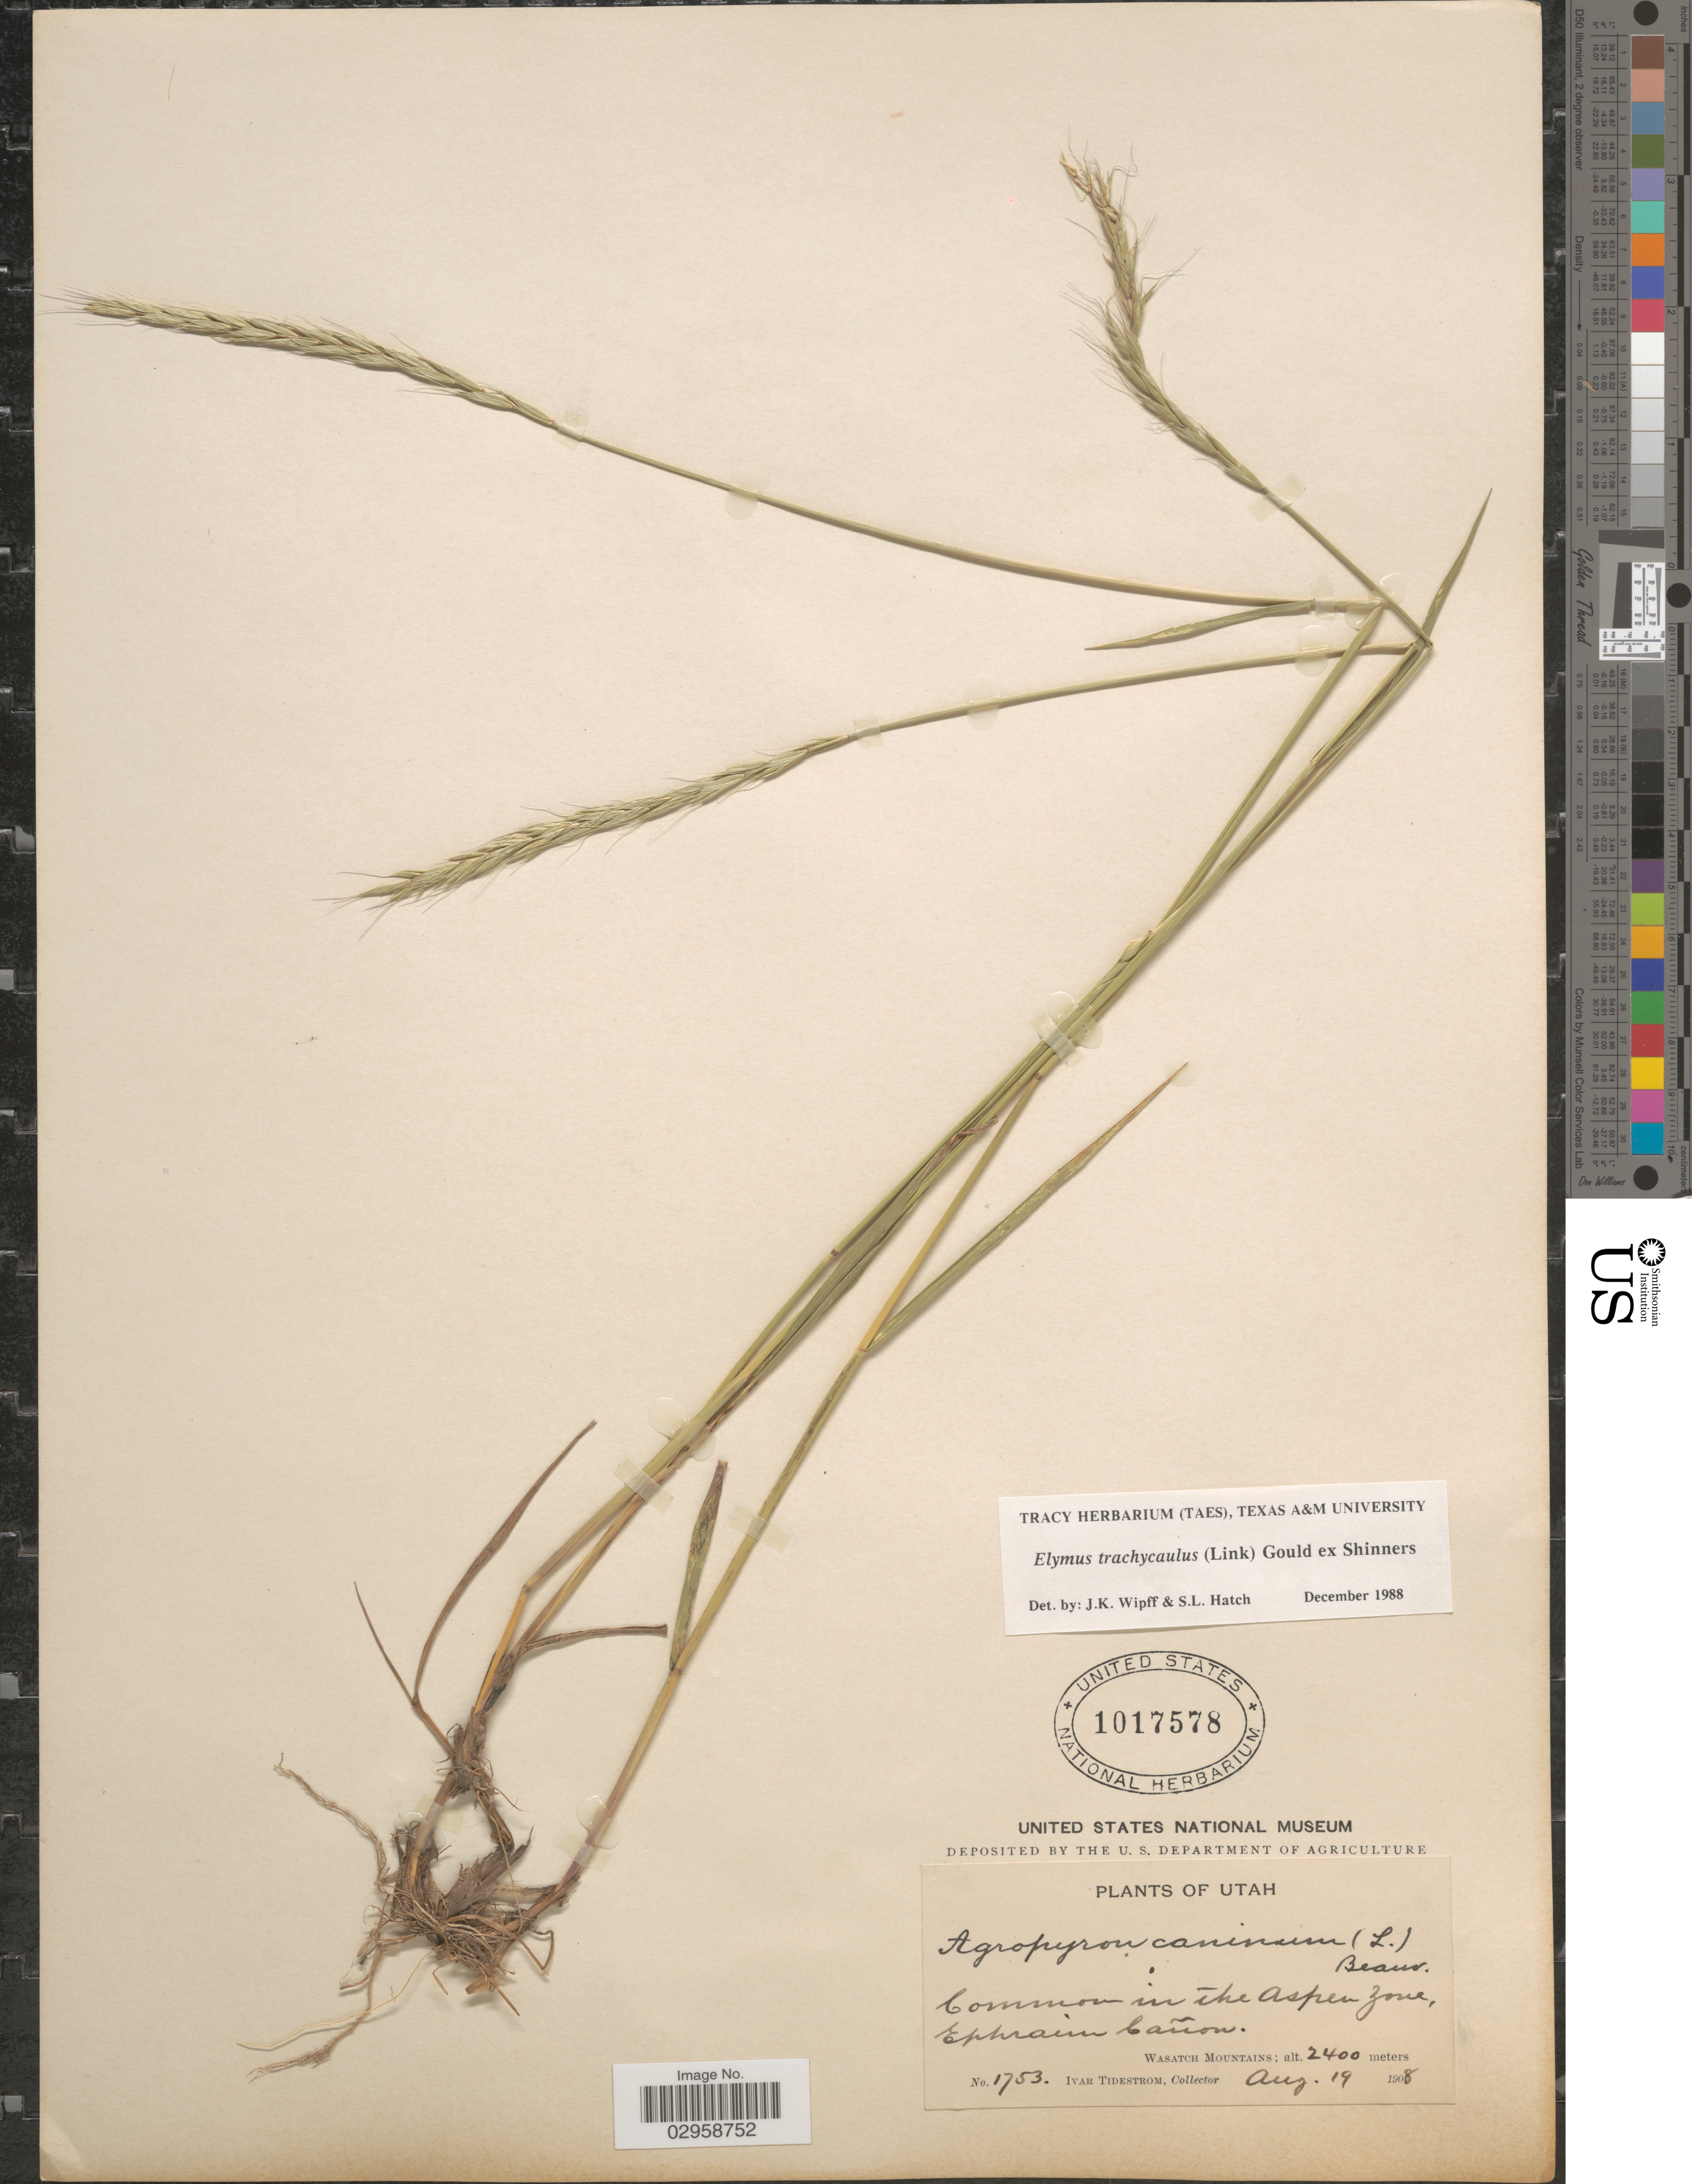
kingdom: Plantae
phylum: Tracheophyta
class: Liliopsida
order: Poales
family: Poaceae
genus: Elymus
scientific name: Elymus trachycaulus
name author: (Link) Gould ex Shinners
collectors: I. F. Tidestrom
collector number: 1753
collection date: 1908-08-19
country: United States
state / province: Utah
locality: In the Aspen Zone, Ephraim Cañon. Wasatch Mountains.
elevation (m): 2400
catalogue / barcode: US 1017578